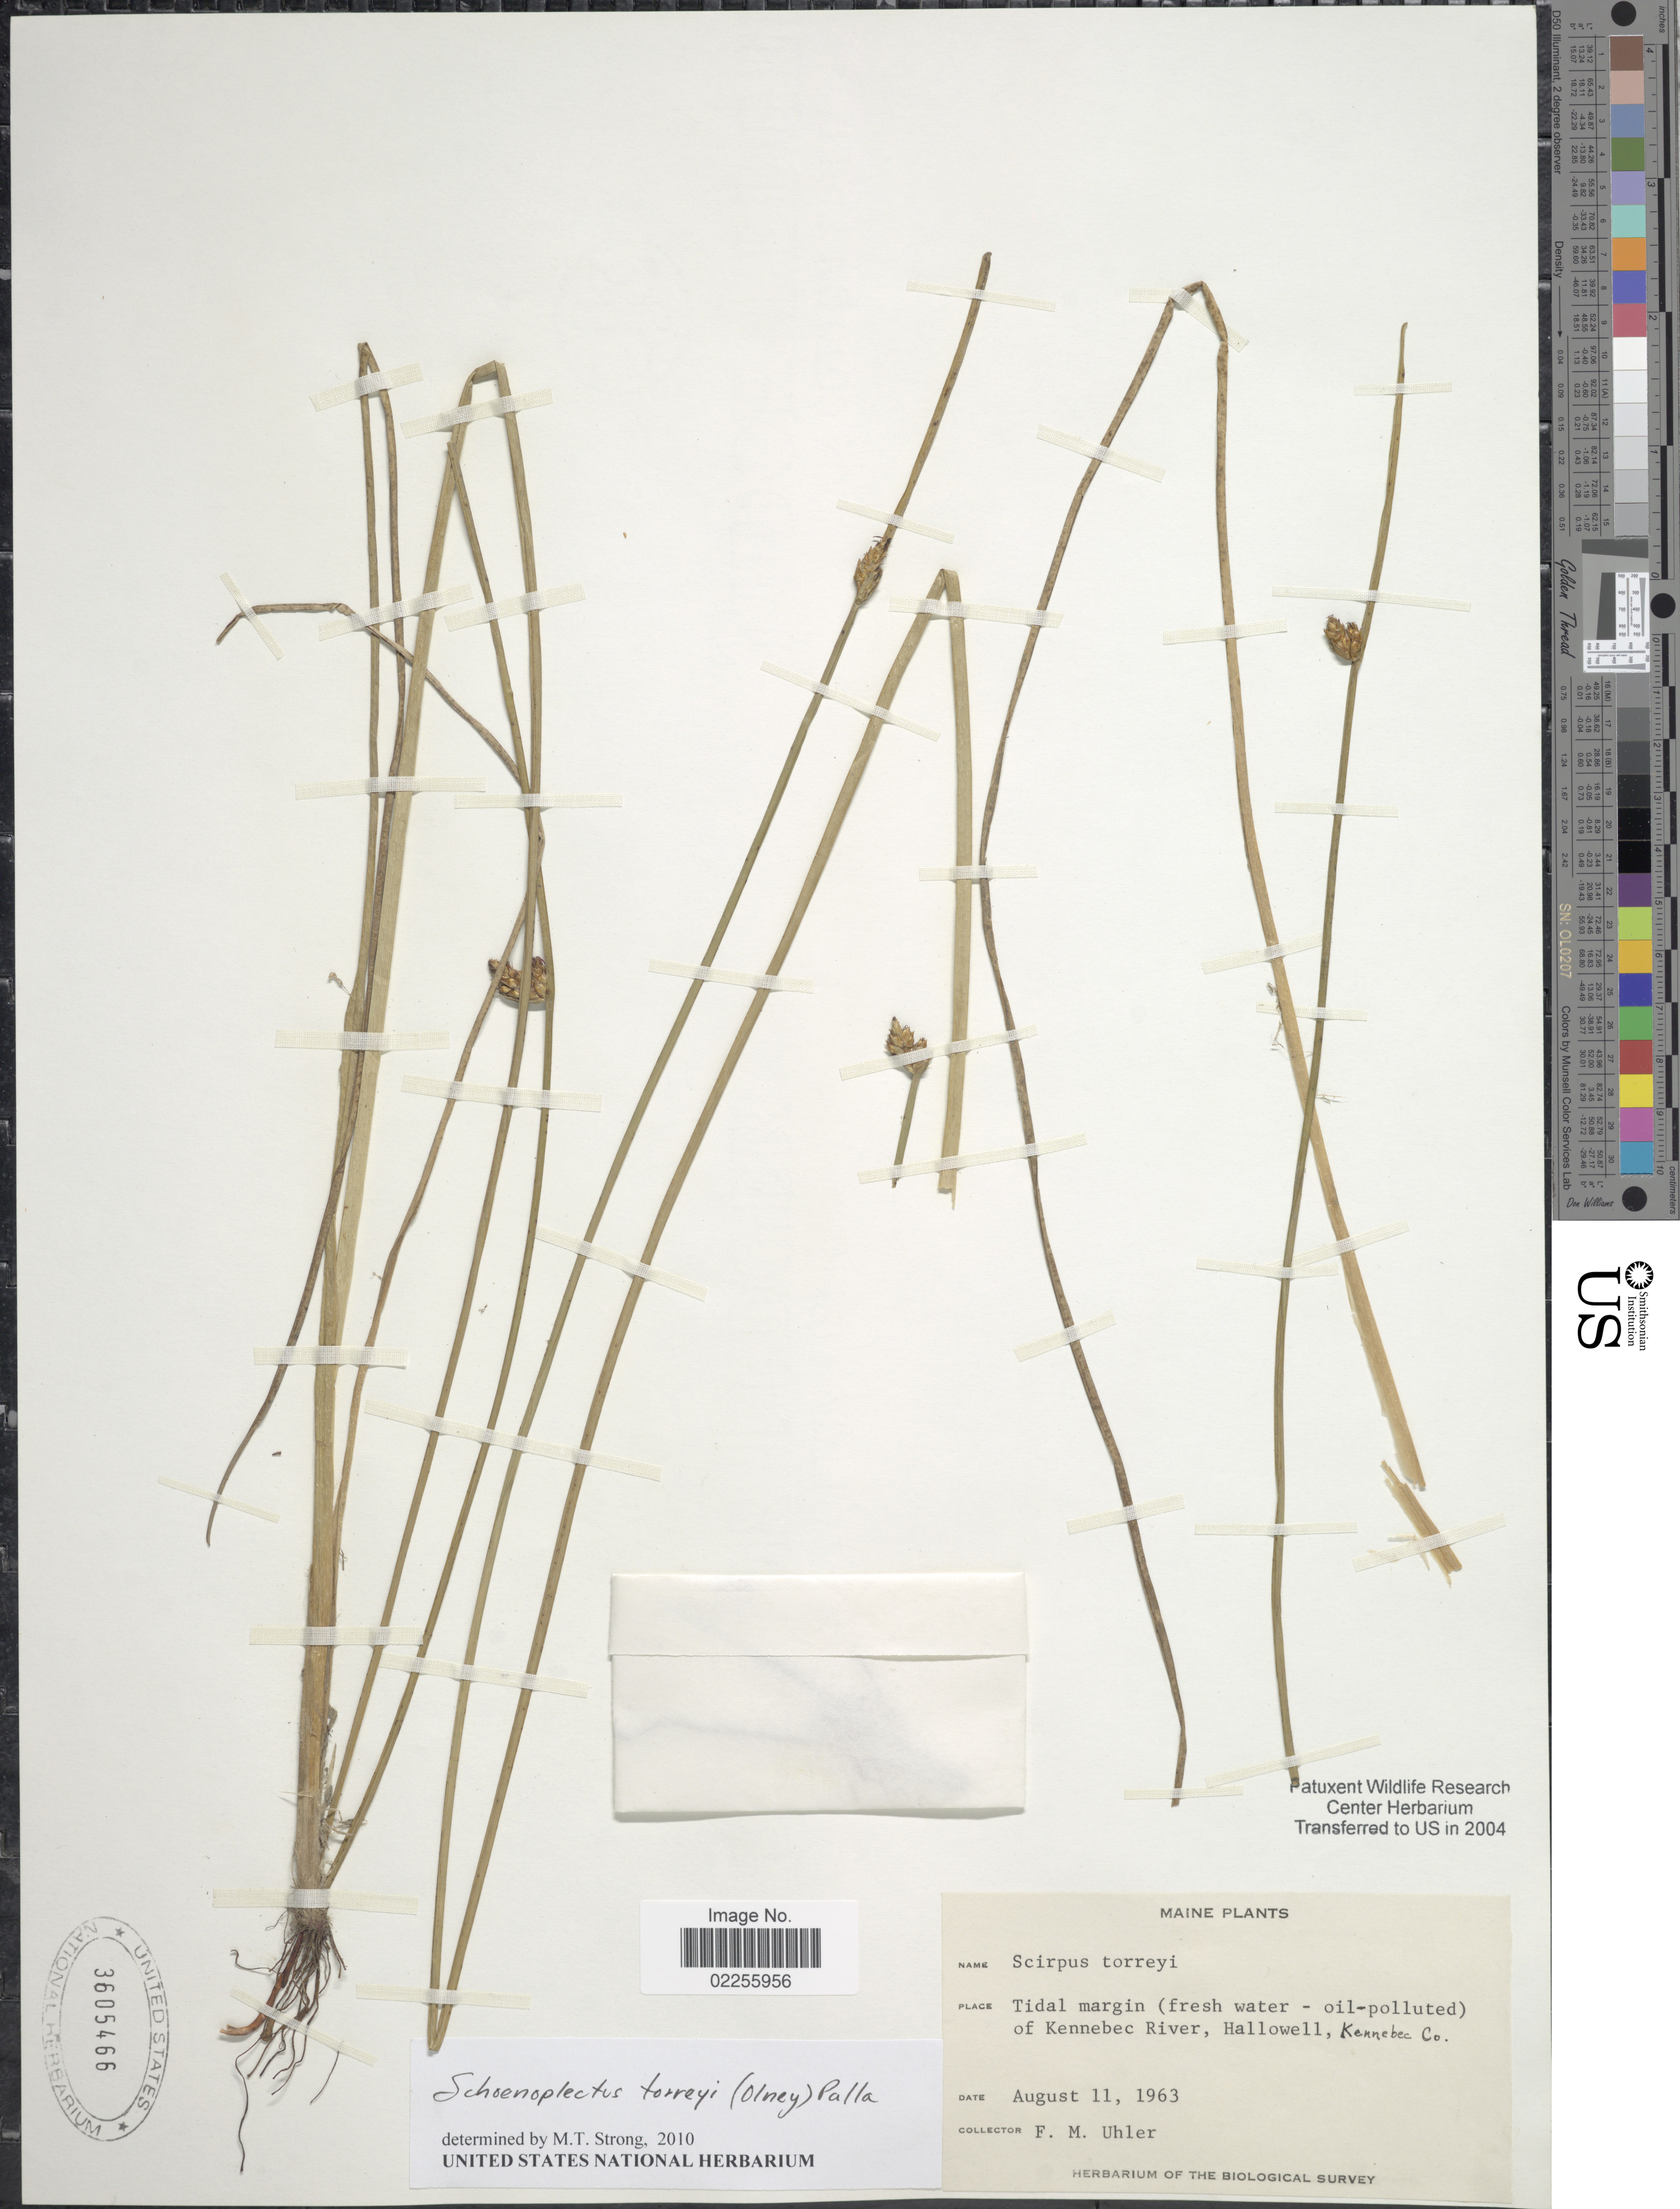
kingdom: Plantae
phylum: Tracheophyta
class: Liliopsida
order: Poales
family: Cyperaceae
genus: Schoenoplectus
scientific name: Schoenoplectus torreyi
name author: (Olney) Palla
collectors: F. M. Uhler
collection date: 1963-08-11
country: United States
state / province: Maine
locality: Tidal margin (fresh water-oil-polluted) of Kennebex River, Hallowell, Kennebec Co.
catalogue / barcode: US 3605466